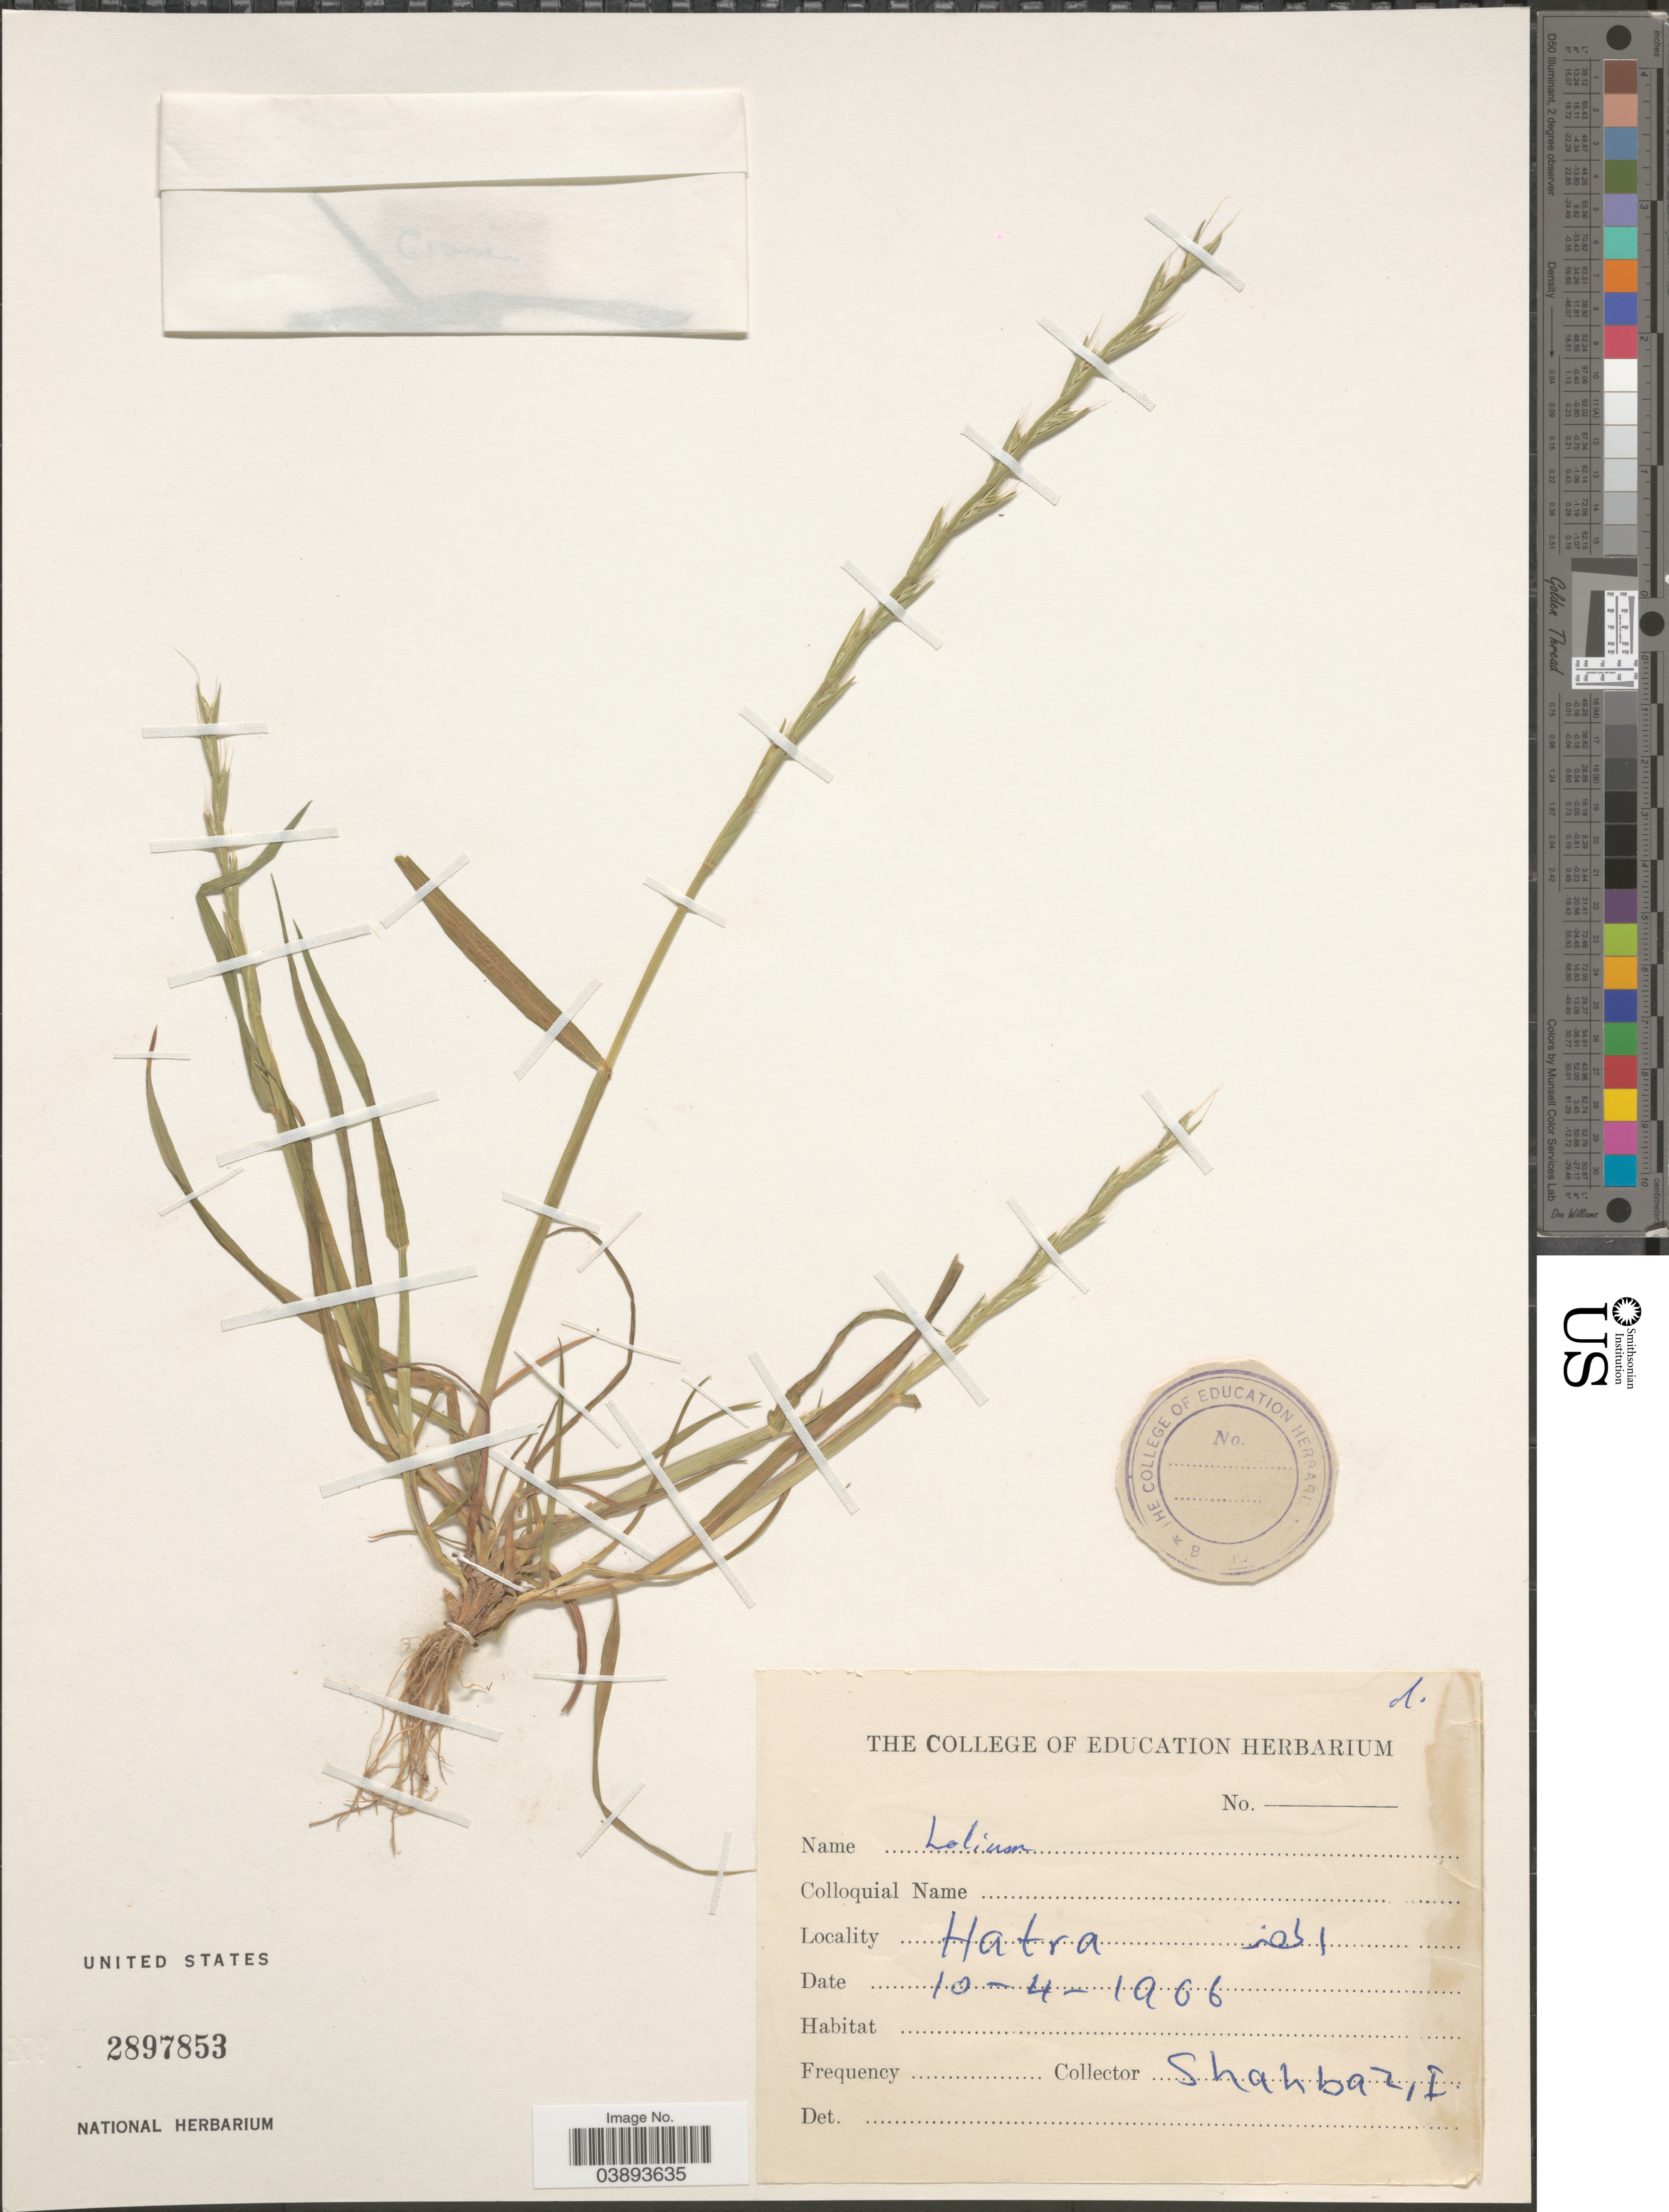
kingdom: Plantae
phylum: Tracheophyta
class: Liliopsida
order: Poales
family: Poaceae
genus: Lolium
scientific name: Lolium temulentum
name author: L.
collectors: I. Shahbaz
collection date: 1966-04-10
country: Iraq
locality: Hatra.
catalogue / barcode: US 2897853